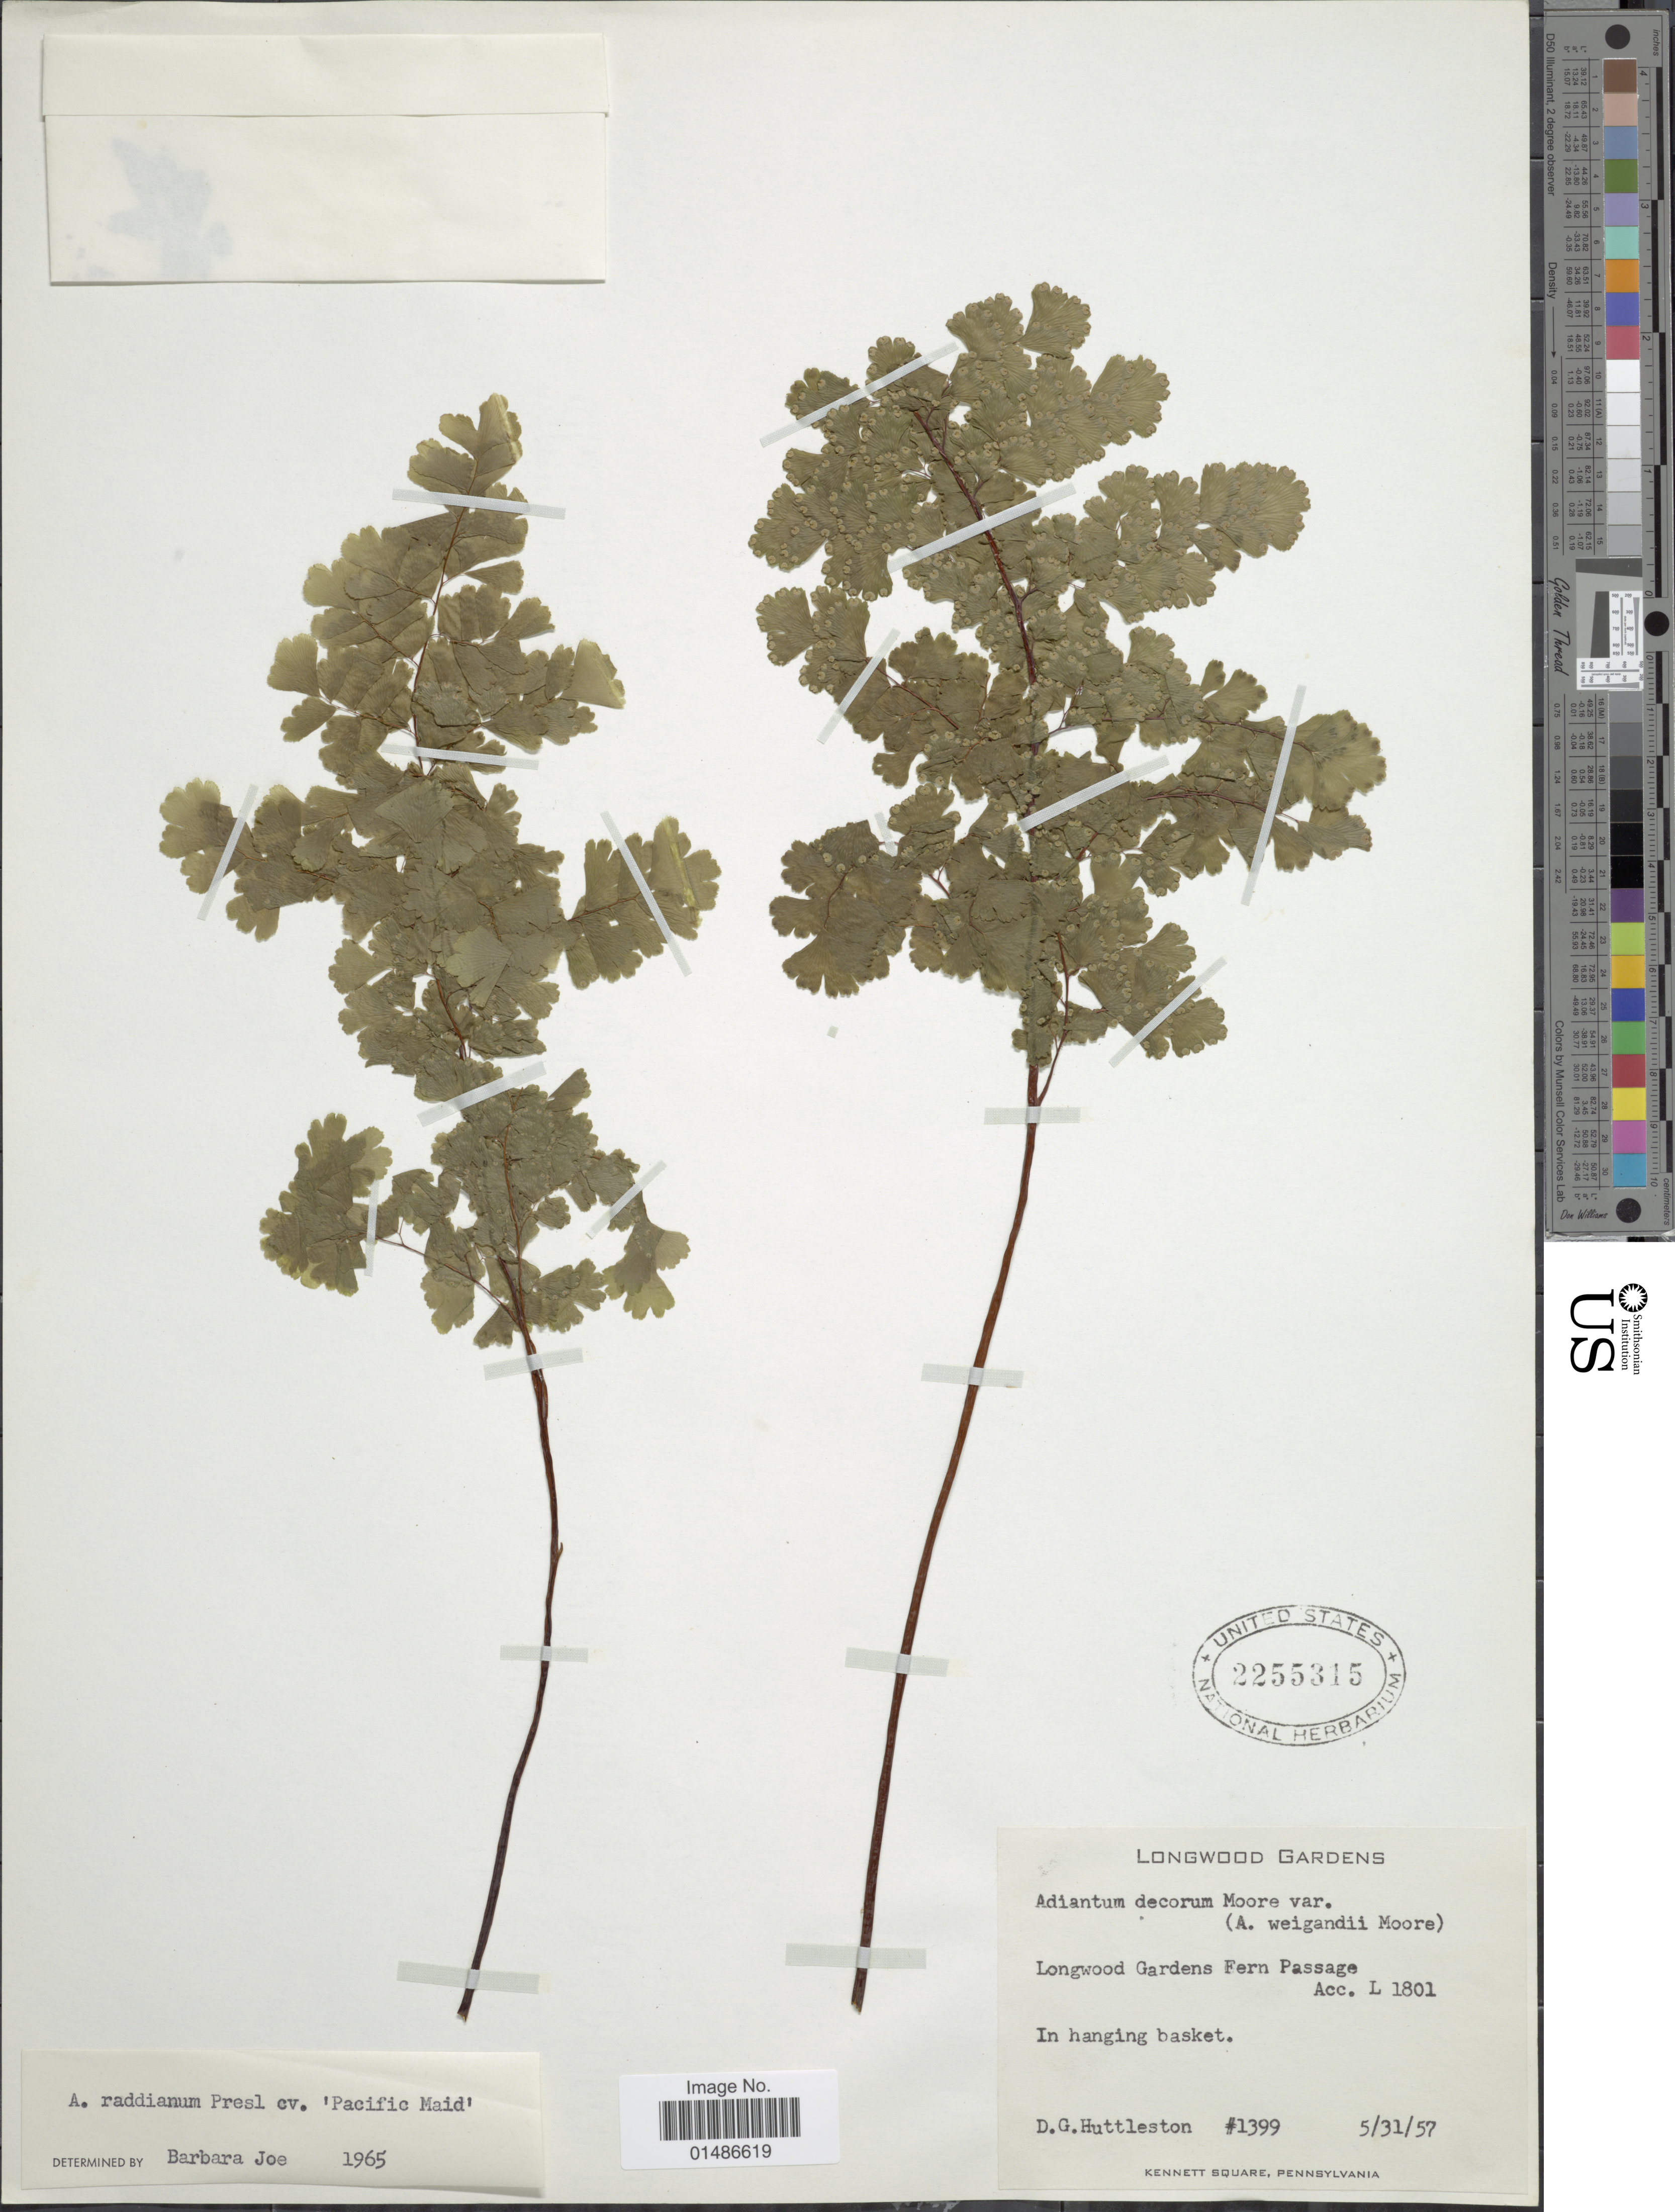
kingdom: Plantae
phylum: Tracheophyta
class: Polypodiopsida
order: Polypodiales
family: Pteridaceae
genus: Adiantum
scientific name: Adiantum raddianum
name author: C. Presl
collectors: D. G. Huttleston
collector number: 1399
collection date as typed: Transcribed d/m/y: 31/5/57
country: United States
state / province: Pennsylvania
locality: Longwood Gardens Fern Passage, Acc. L 1801.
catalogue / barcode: US 2255315